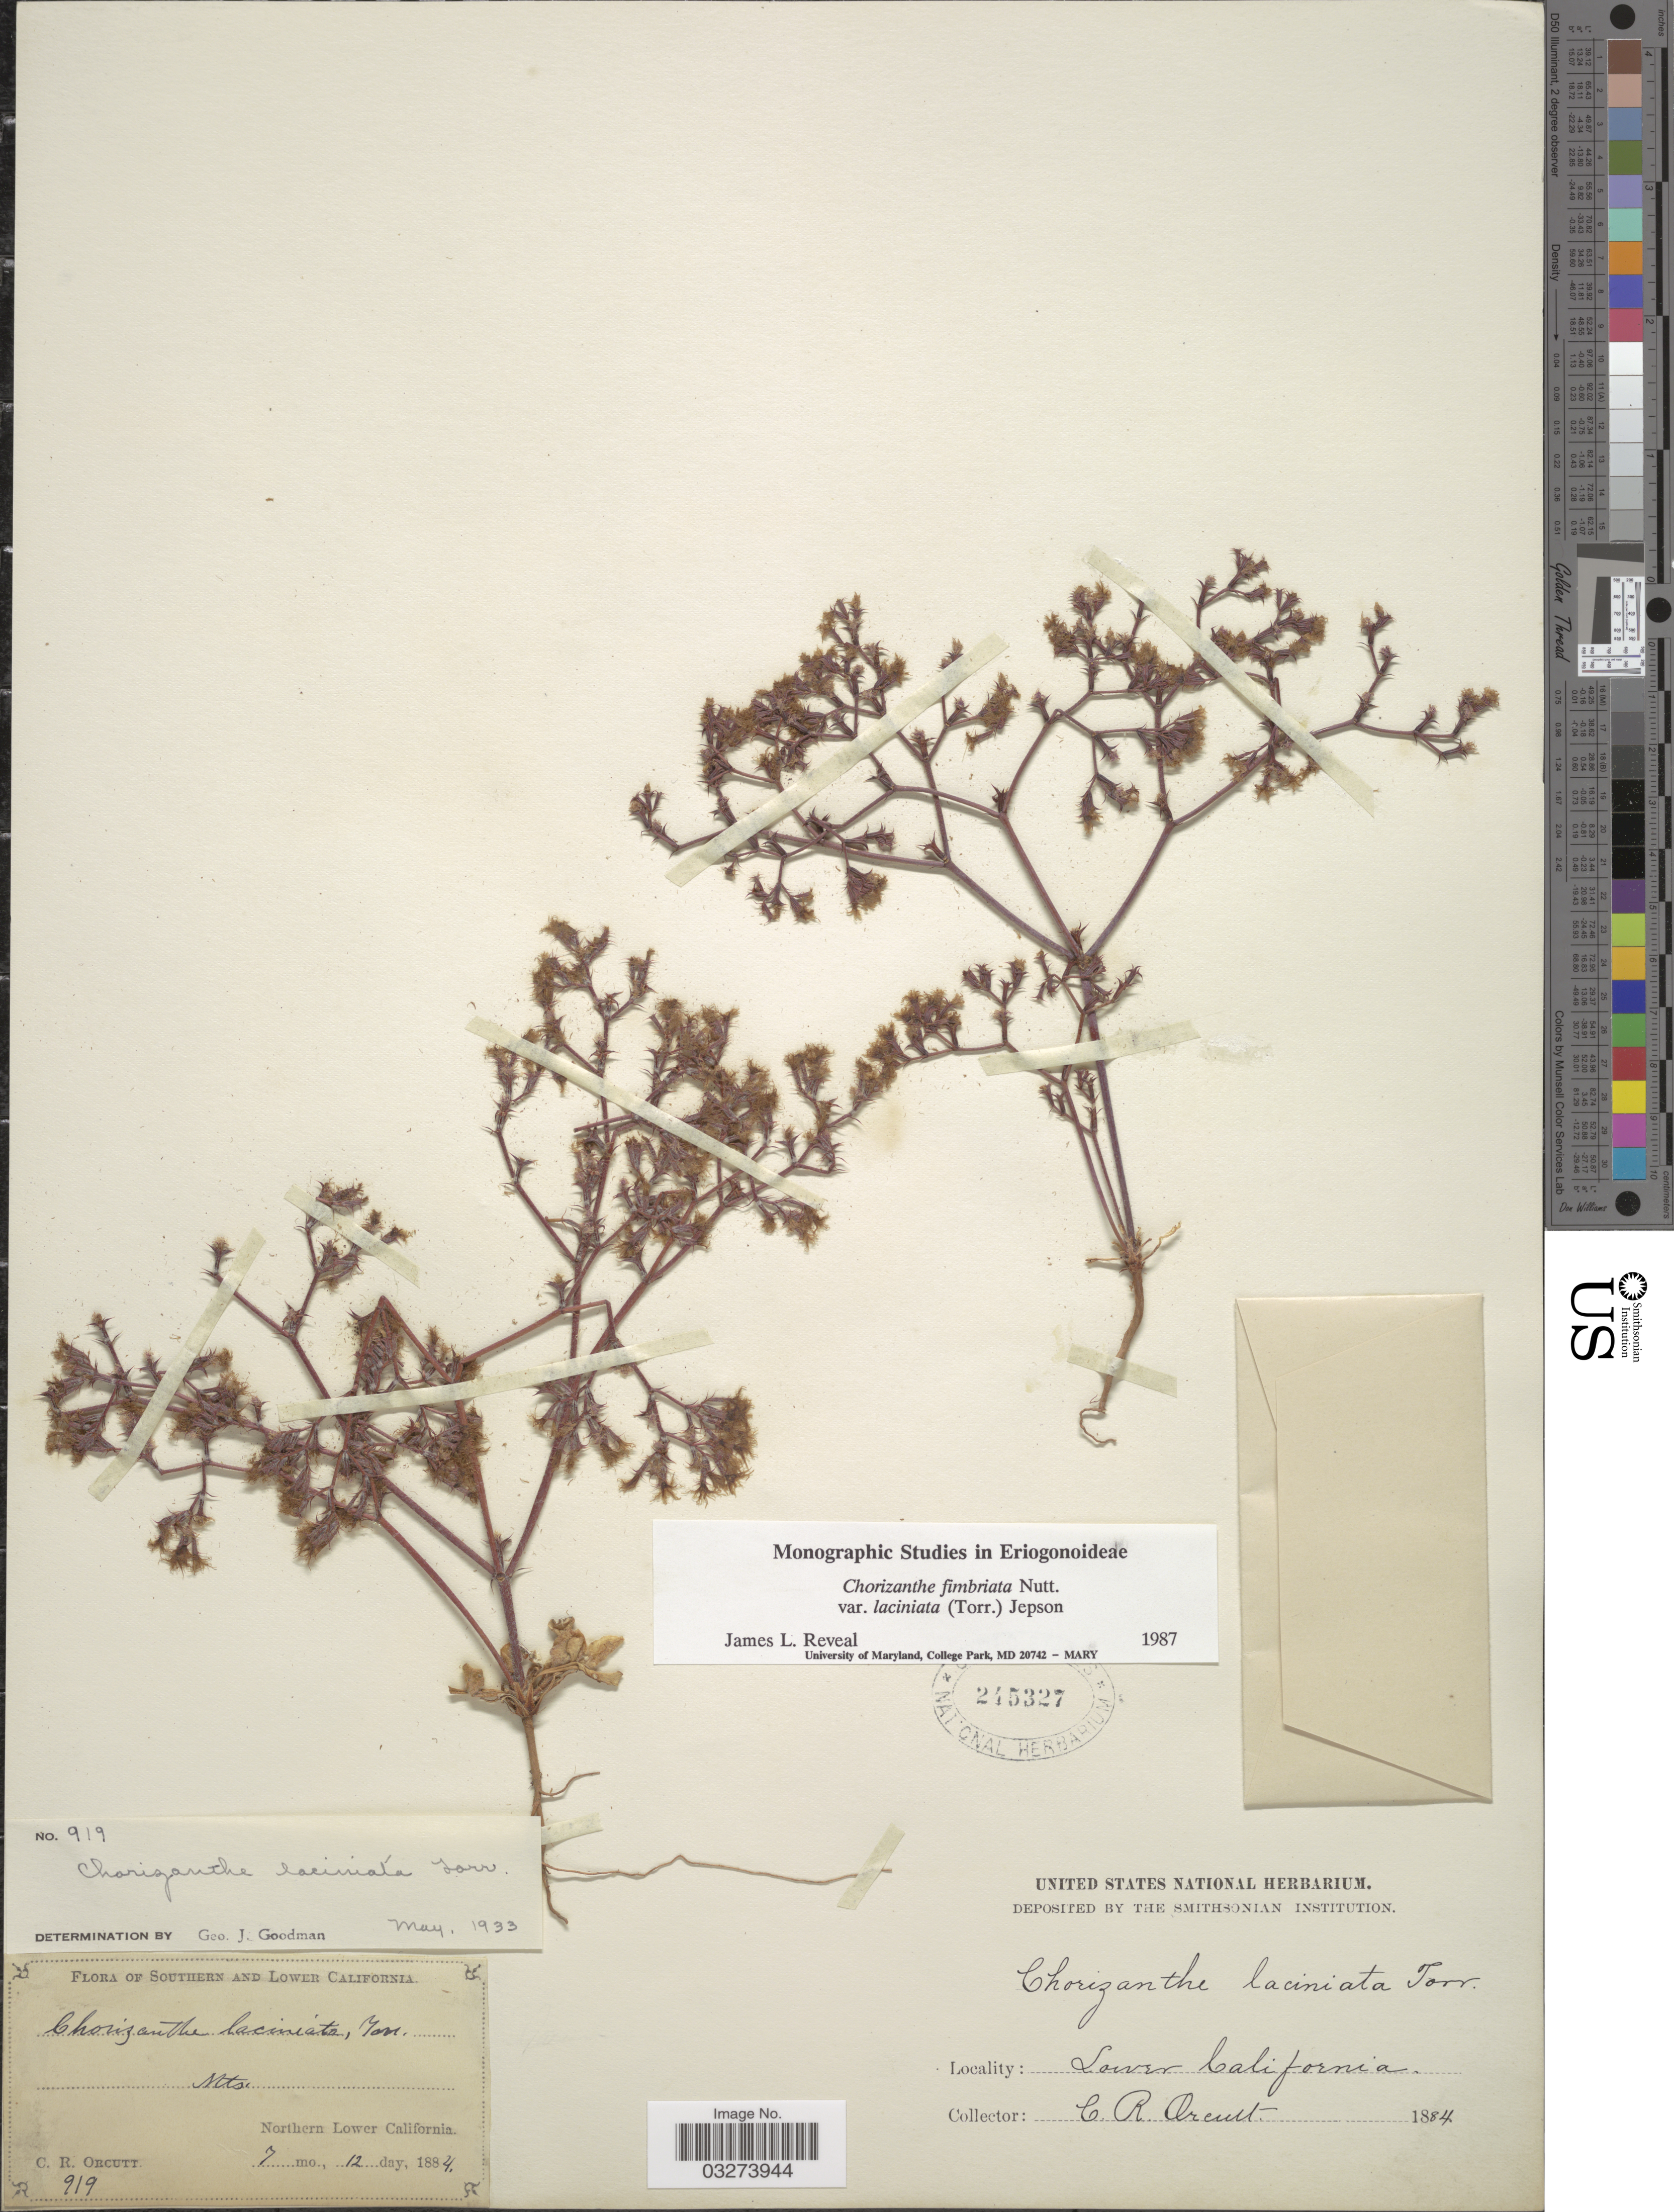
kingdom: Plantae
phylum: Tracheophyta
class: Magnoliopsida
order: Caryophyllales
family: Polygonaceae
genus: Chorizanthe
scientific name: Chorizanthe fimbriata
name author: Nutt.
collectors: C. R. Orcutt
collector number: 919?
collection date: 1884-07-12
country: Mexico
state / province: Baja California Norte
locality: Southern and Lower California. Mts. Northern Lower California.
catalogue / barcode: US 245327